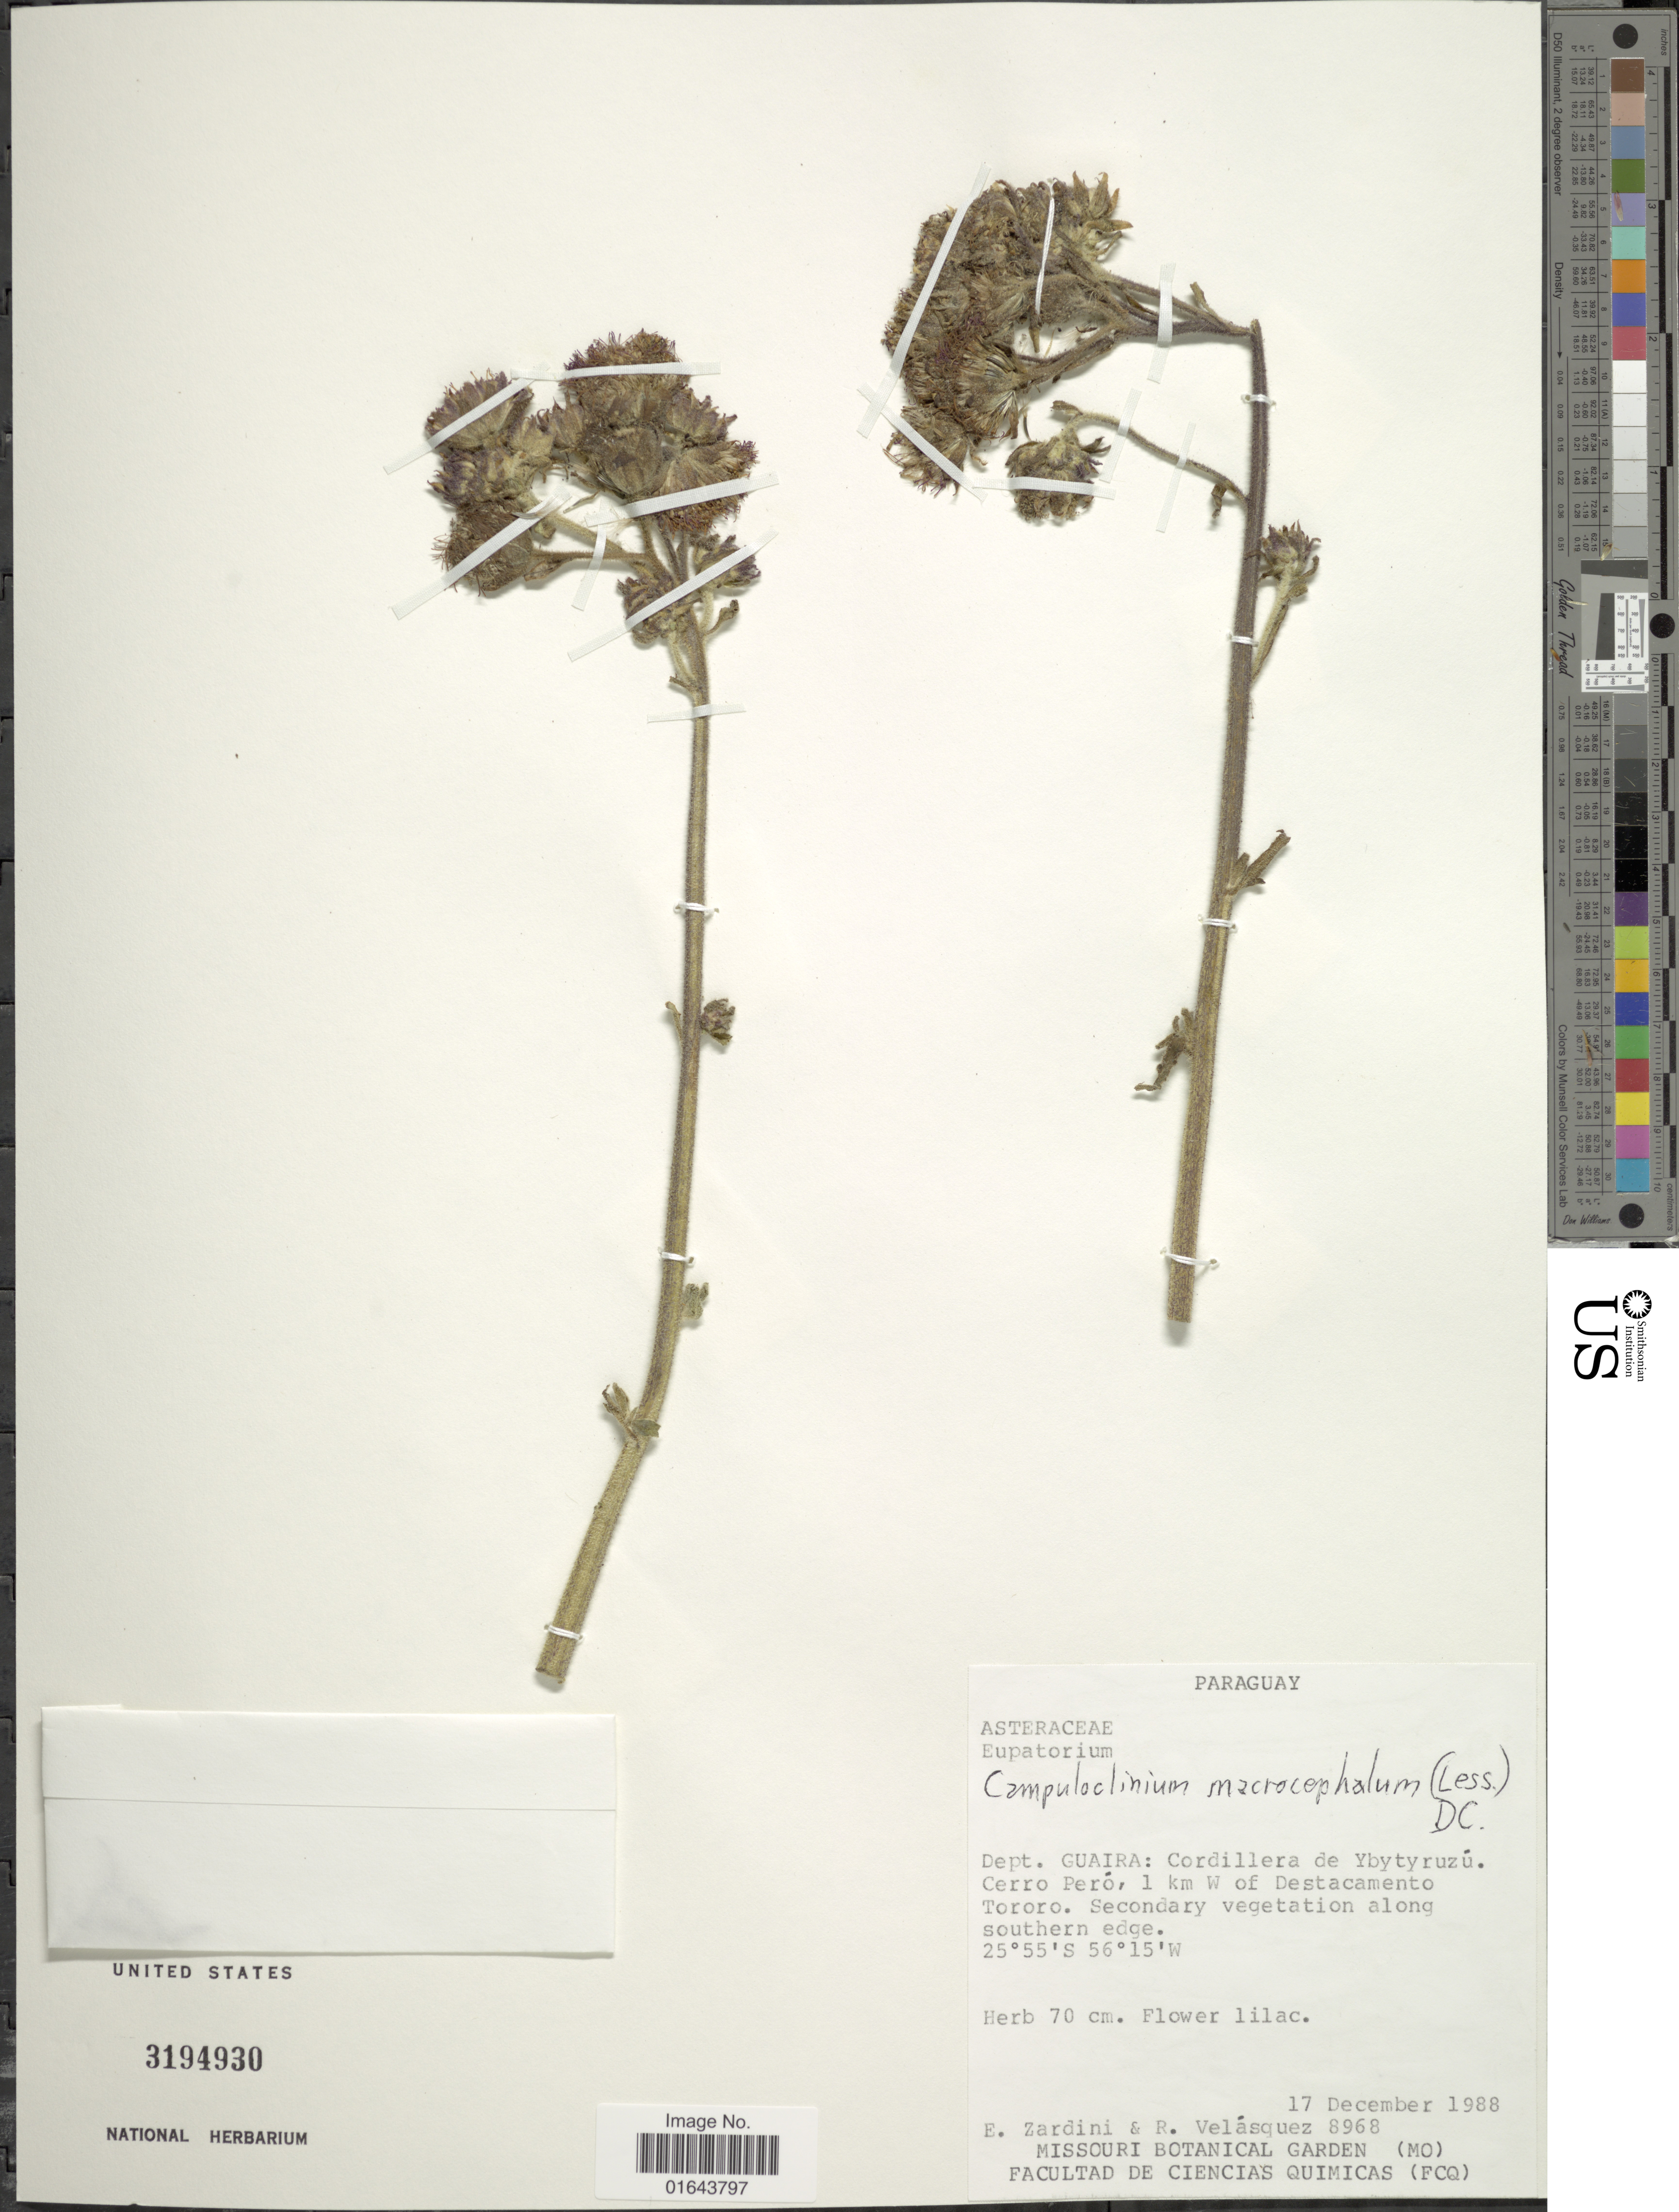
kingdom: Plantae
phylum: Tracheophyta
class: Magnoliopsida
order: Asterales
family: Asteraceae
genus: Campuloclinium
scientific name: Campuloclinium macrocephalum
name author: (Less.) DC.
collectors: E. M. Zardini & R. Velásquez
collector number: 8968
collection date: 1988-12-17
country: Paraguay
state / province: Guaira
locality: Dept. Guaira: Cordillera de Ybytyruzú. Cerro Peró, 1 km W of Destacamento Tororo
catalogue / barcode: US 3194930